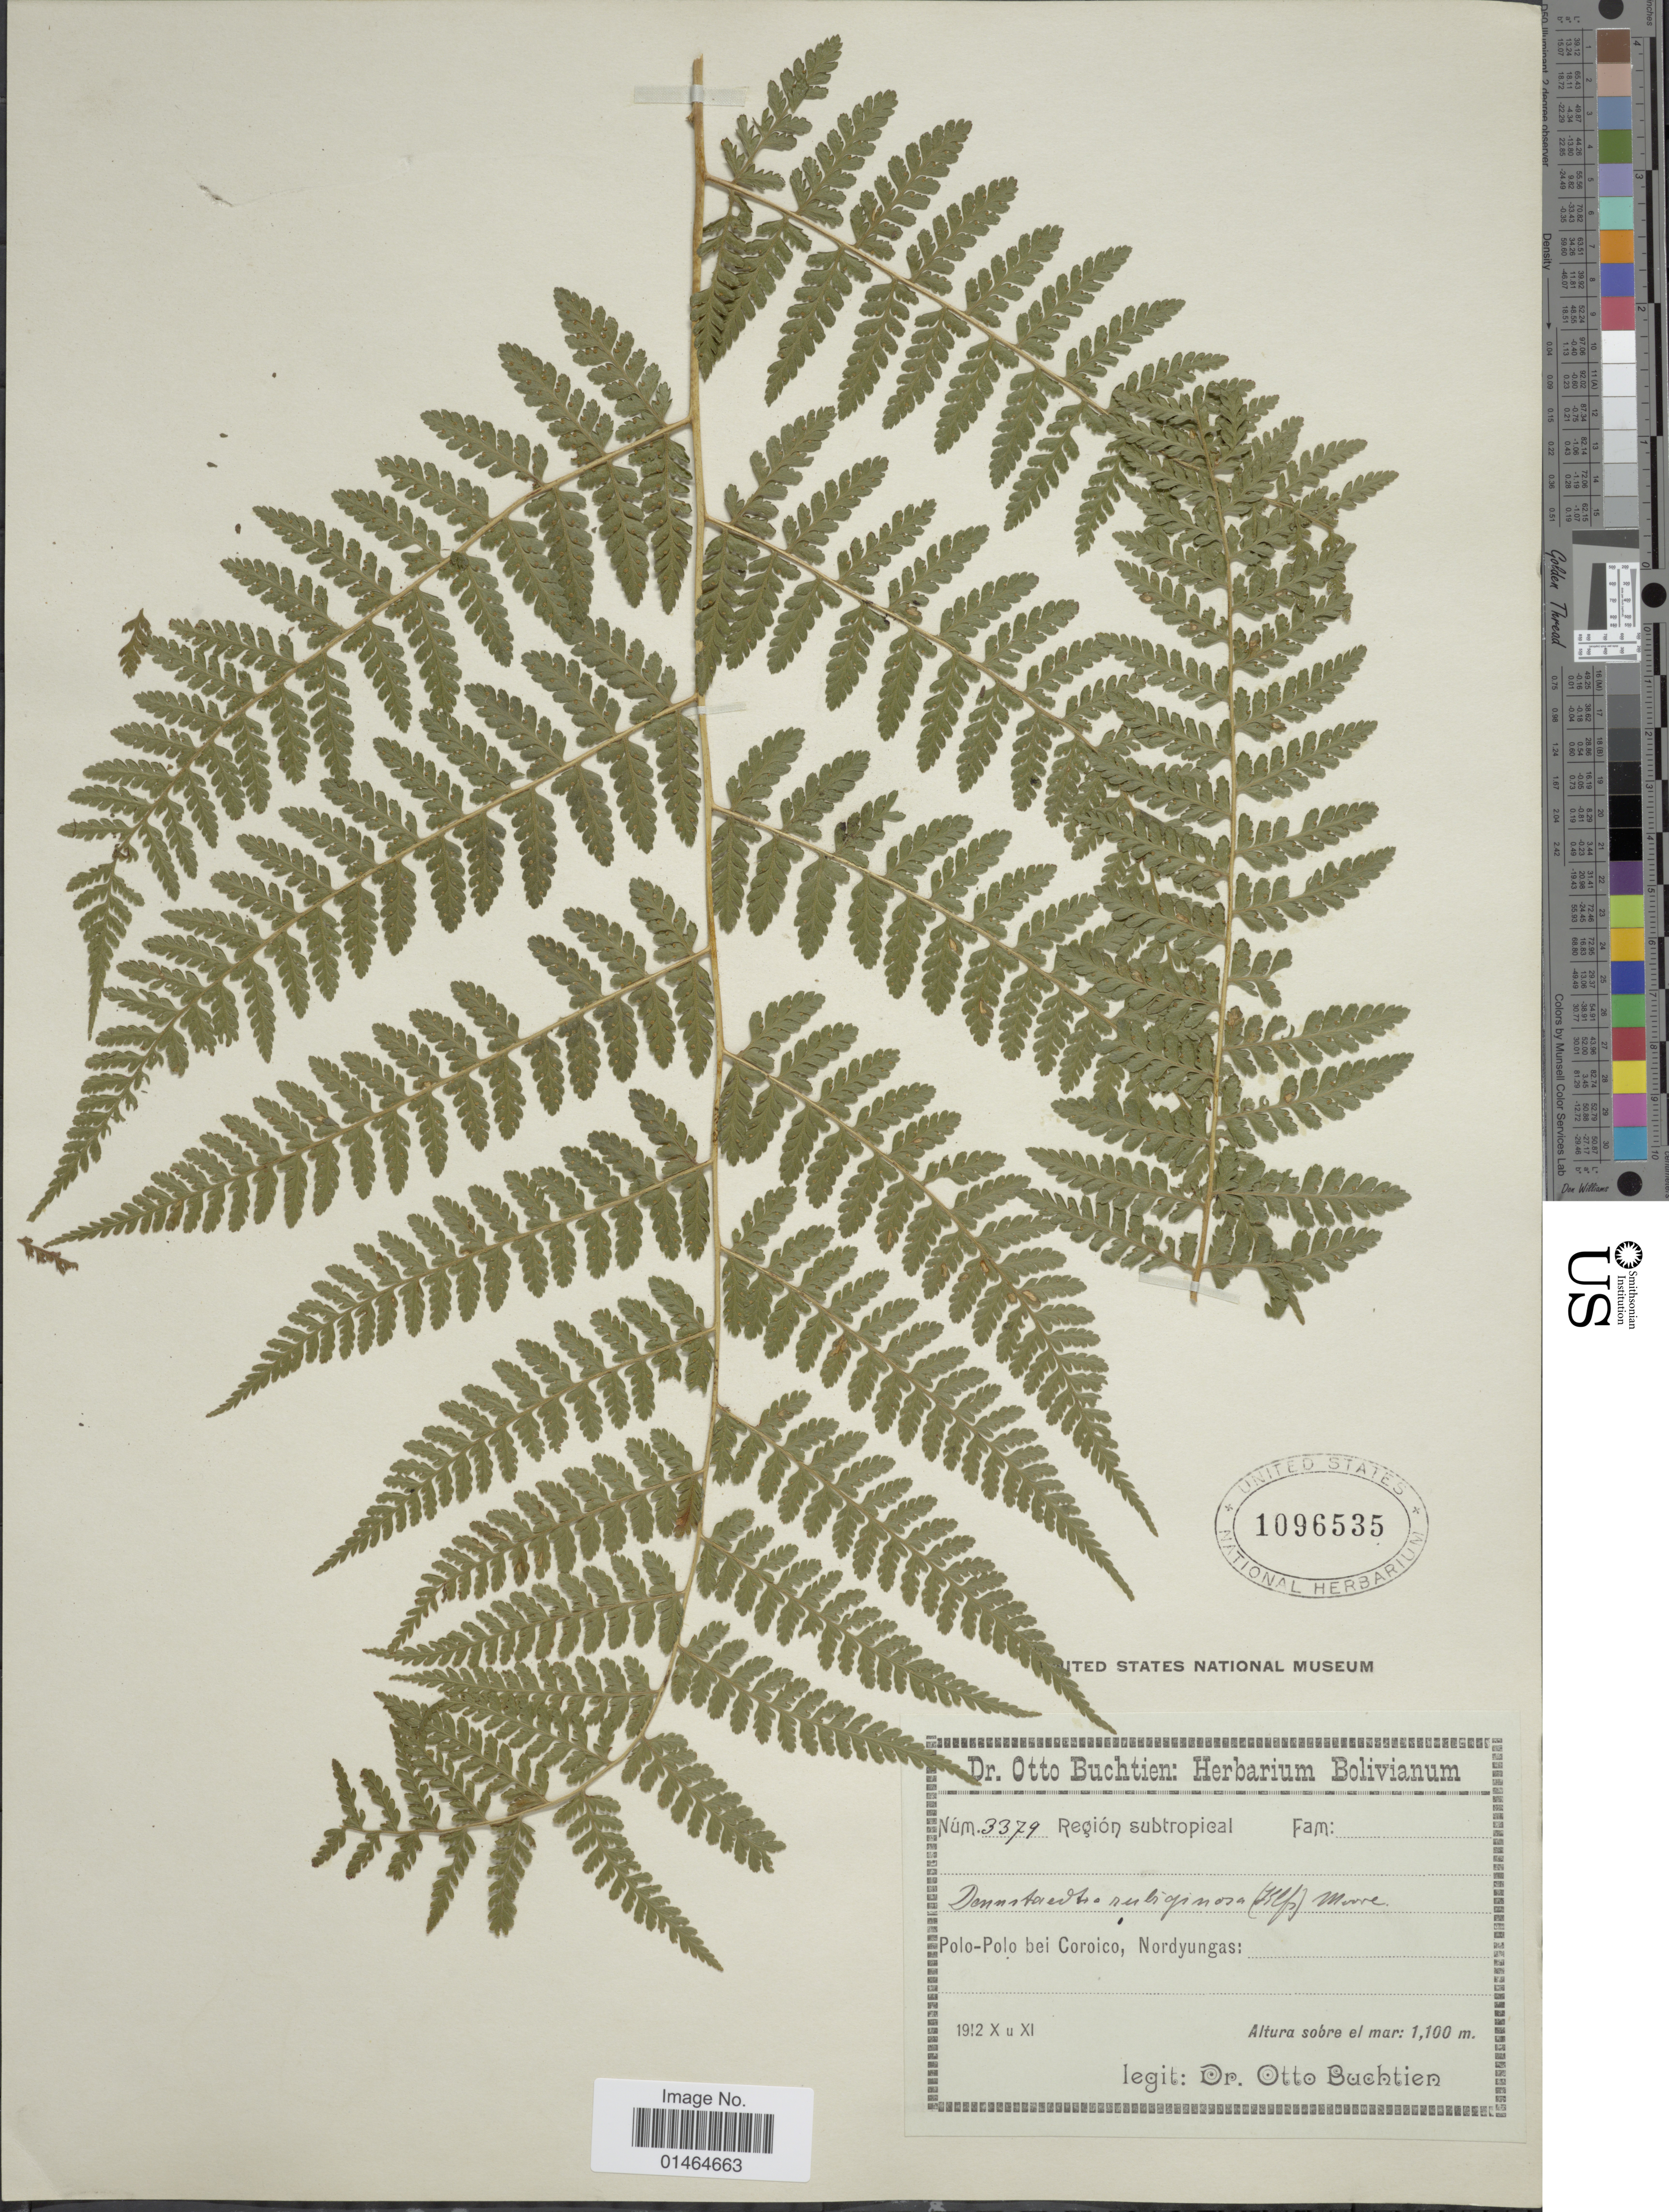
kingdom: Plantae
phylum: Tracheophyta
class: Polypodiopsida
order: Polypodiales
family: Dennstaedtiaceae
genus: Dennstaedtia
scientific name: Dennstaedtia cicutaria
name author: (Sw.) T. Moore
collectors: O. Buchtien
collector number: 3379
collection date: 1912-10/1912-11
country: Bolivia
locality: Polo-Polo bei Coroica, Nordyungas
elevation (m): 1100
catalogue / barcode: US 1096535